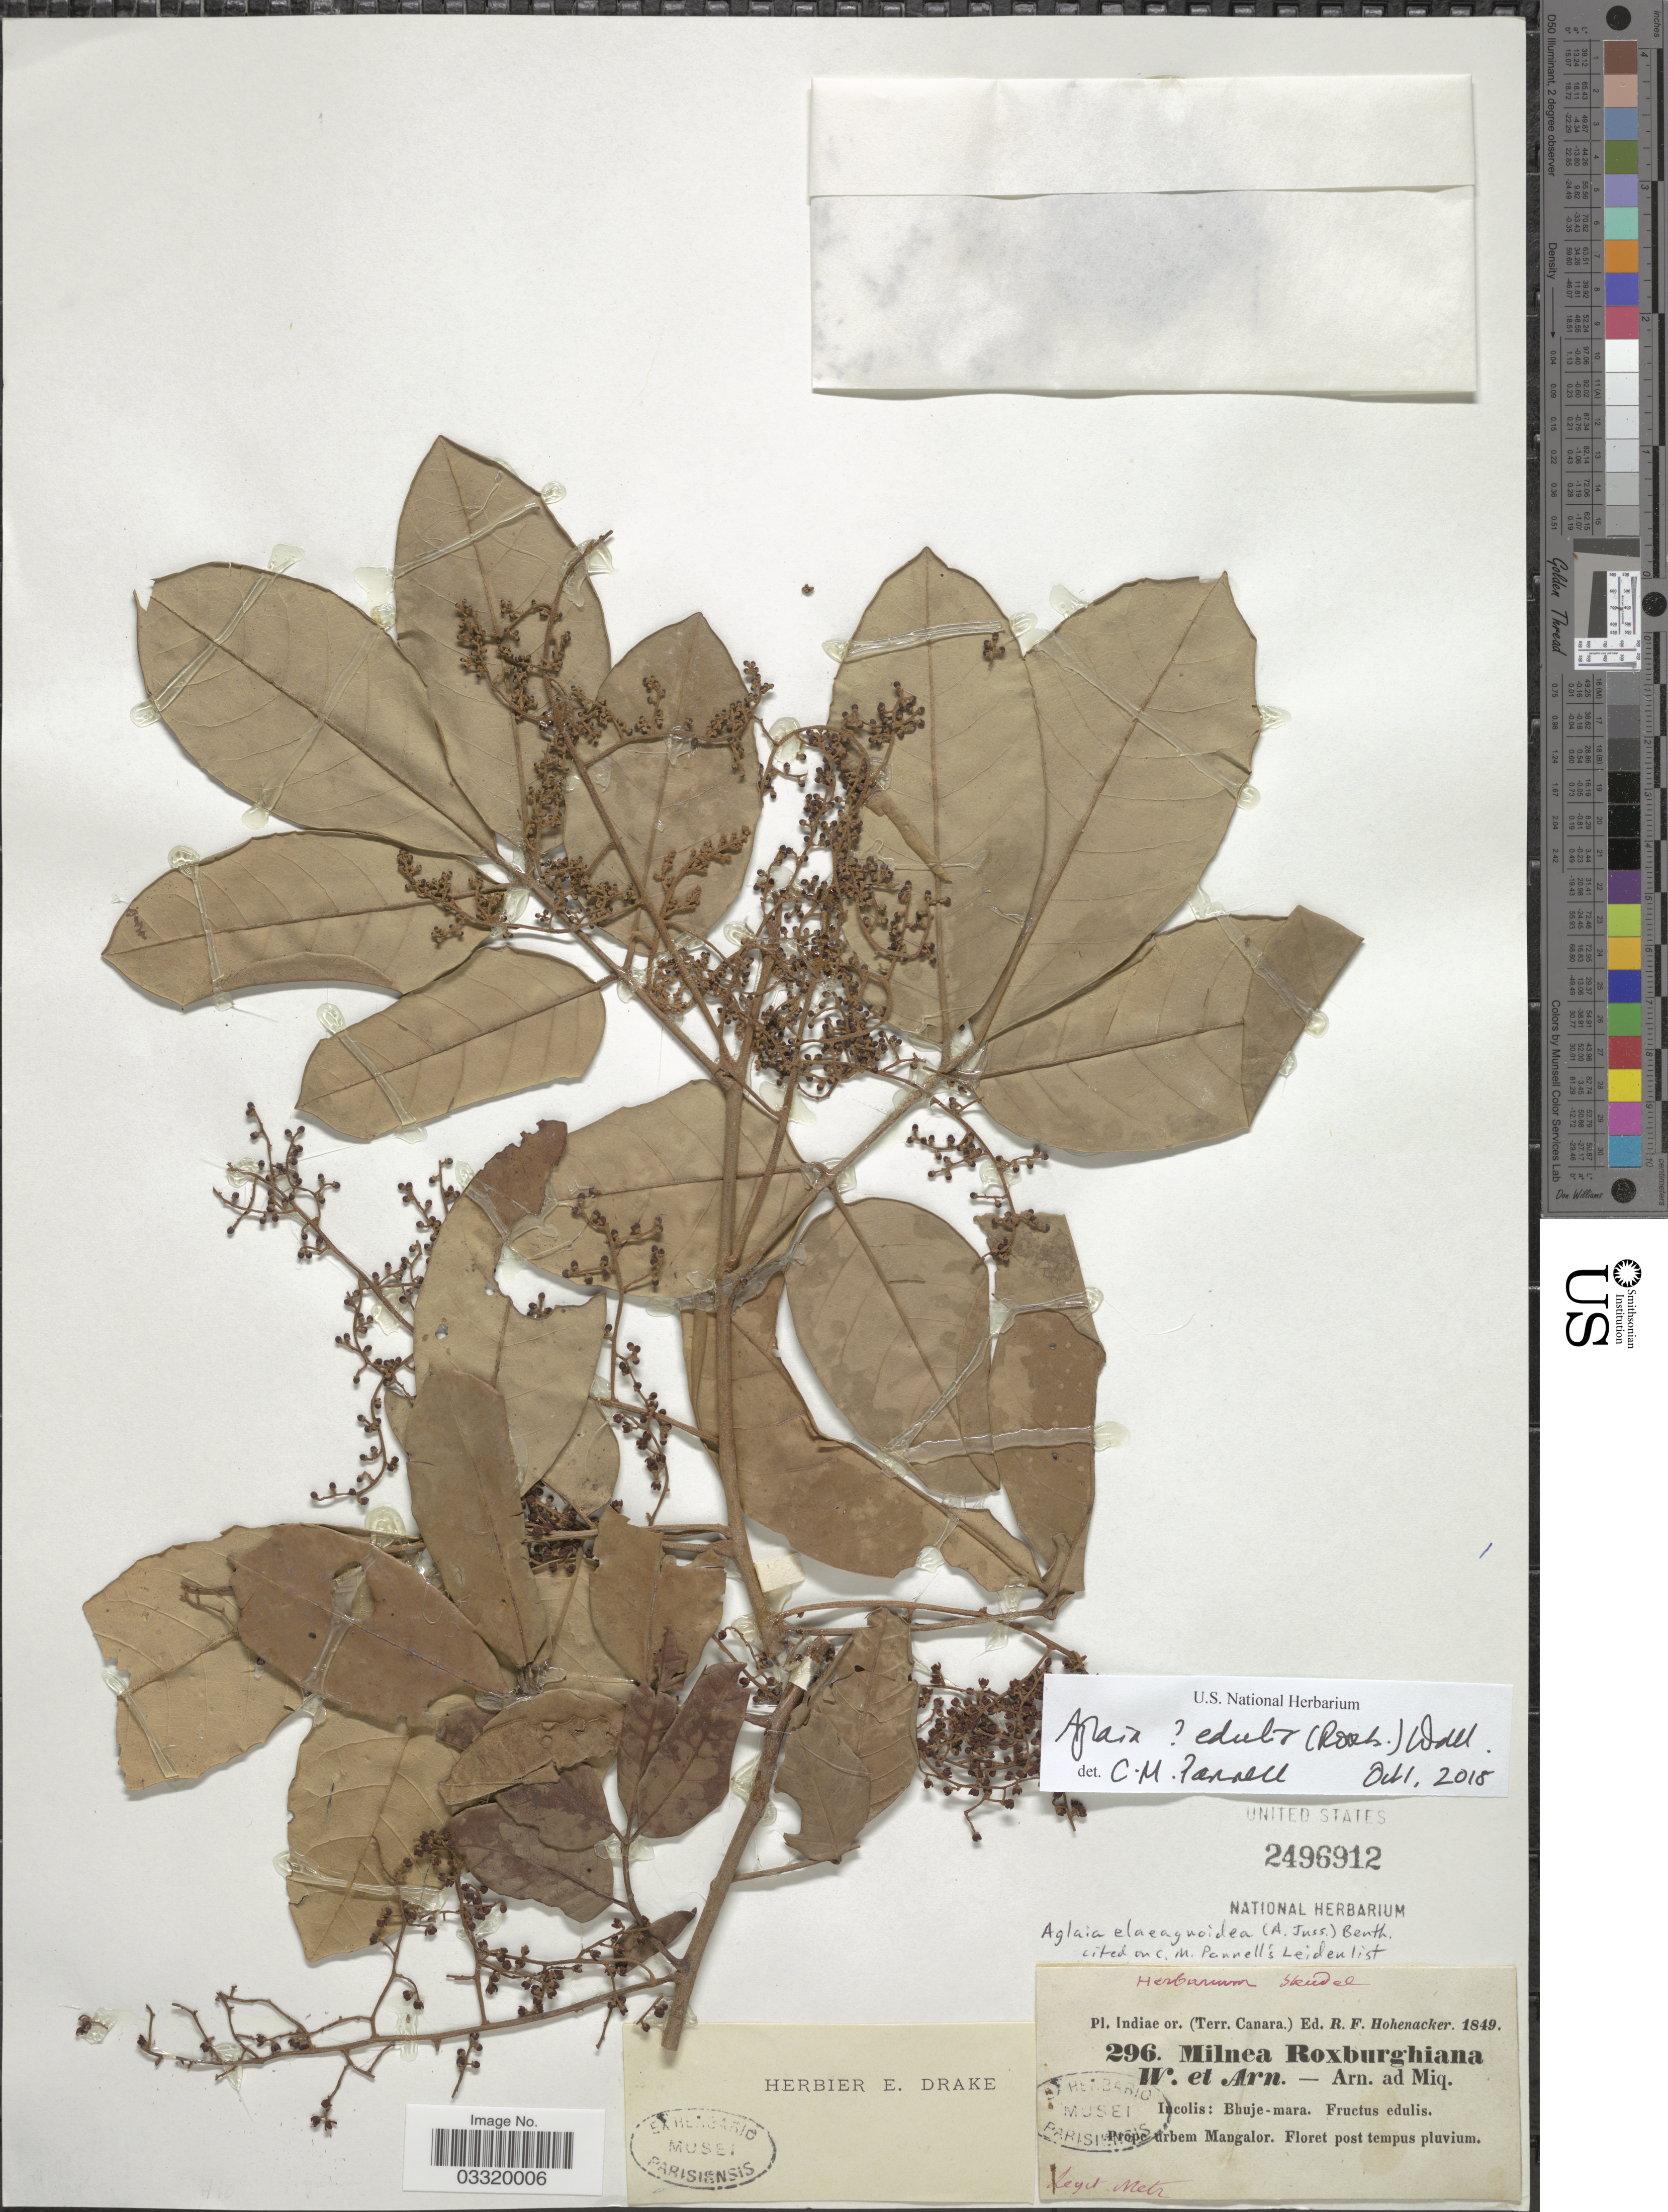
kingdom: Plantae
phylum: Tracheophyta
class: Magnoliopsida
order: Sapindales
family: Meliaceae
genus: Aglaia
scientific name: Aglaia edulis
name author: (Roxb.) Wall.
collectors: R. F. Hohenacker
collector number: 296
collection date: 1849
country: India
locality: Iniae or. (Terr. Canara). Prope urbem Mangalor.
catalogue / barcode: US 2496912